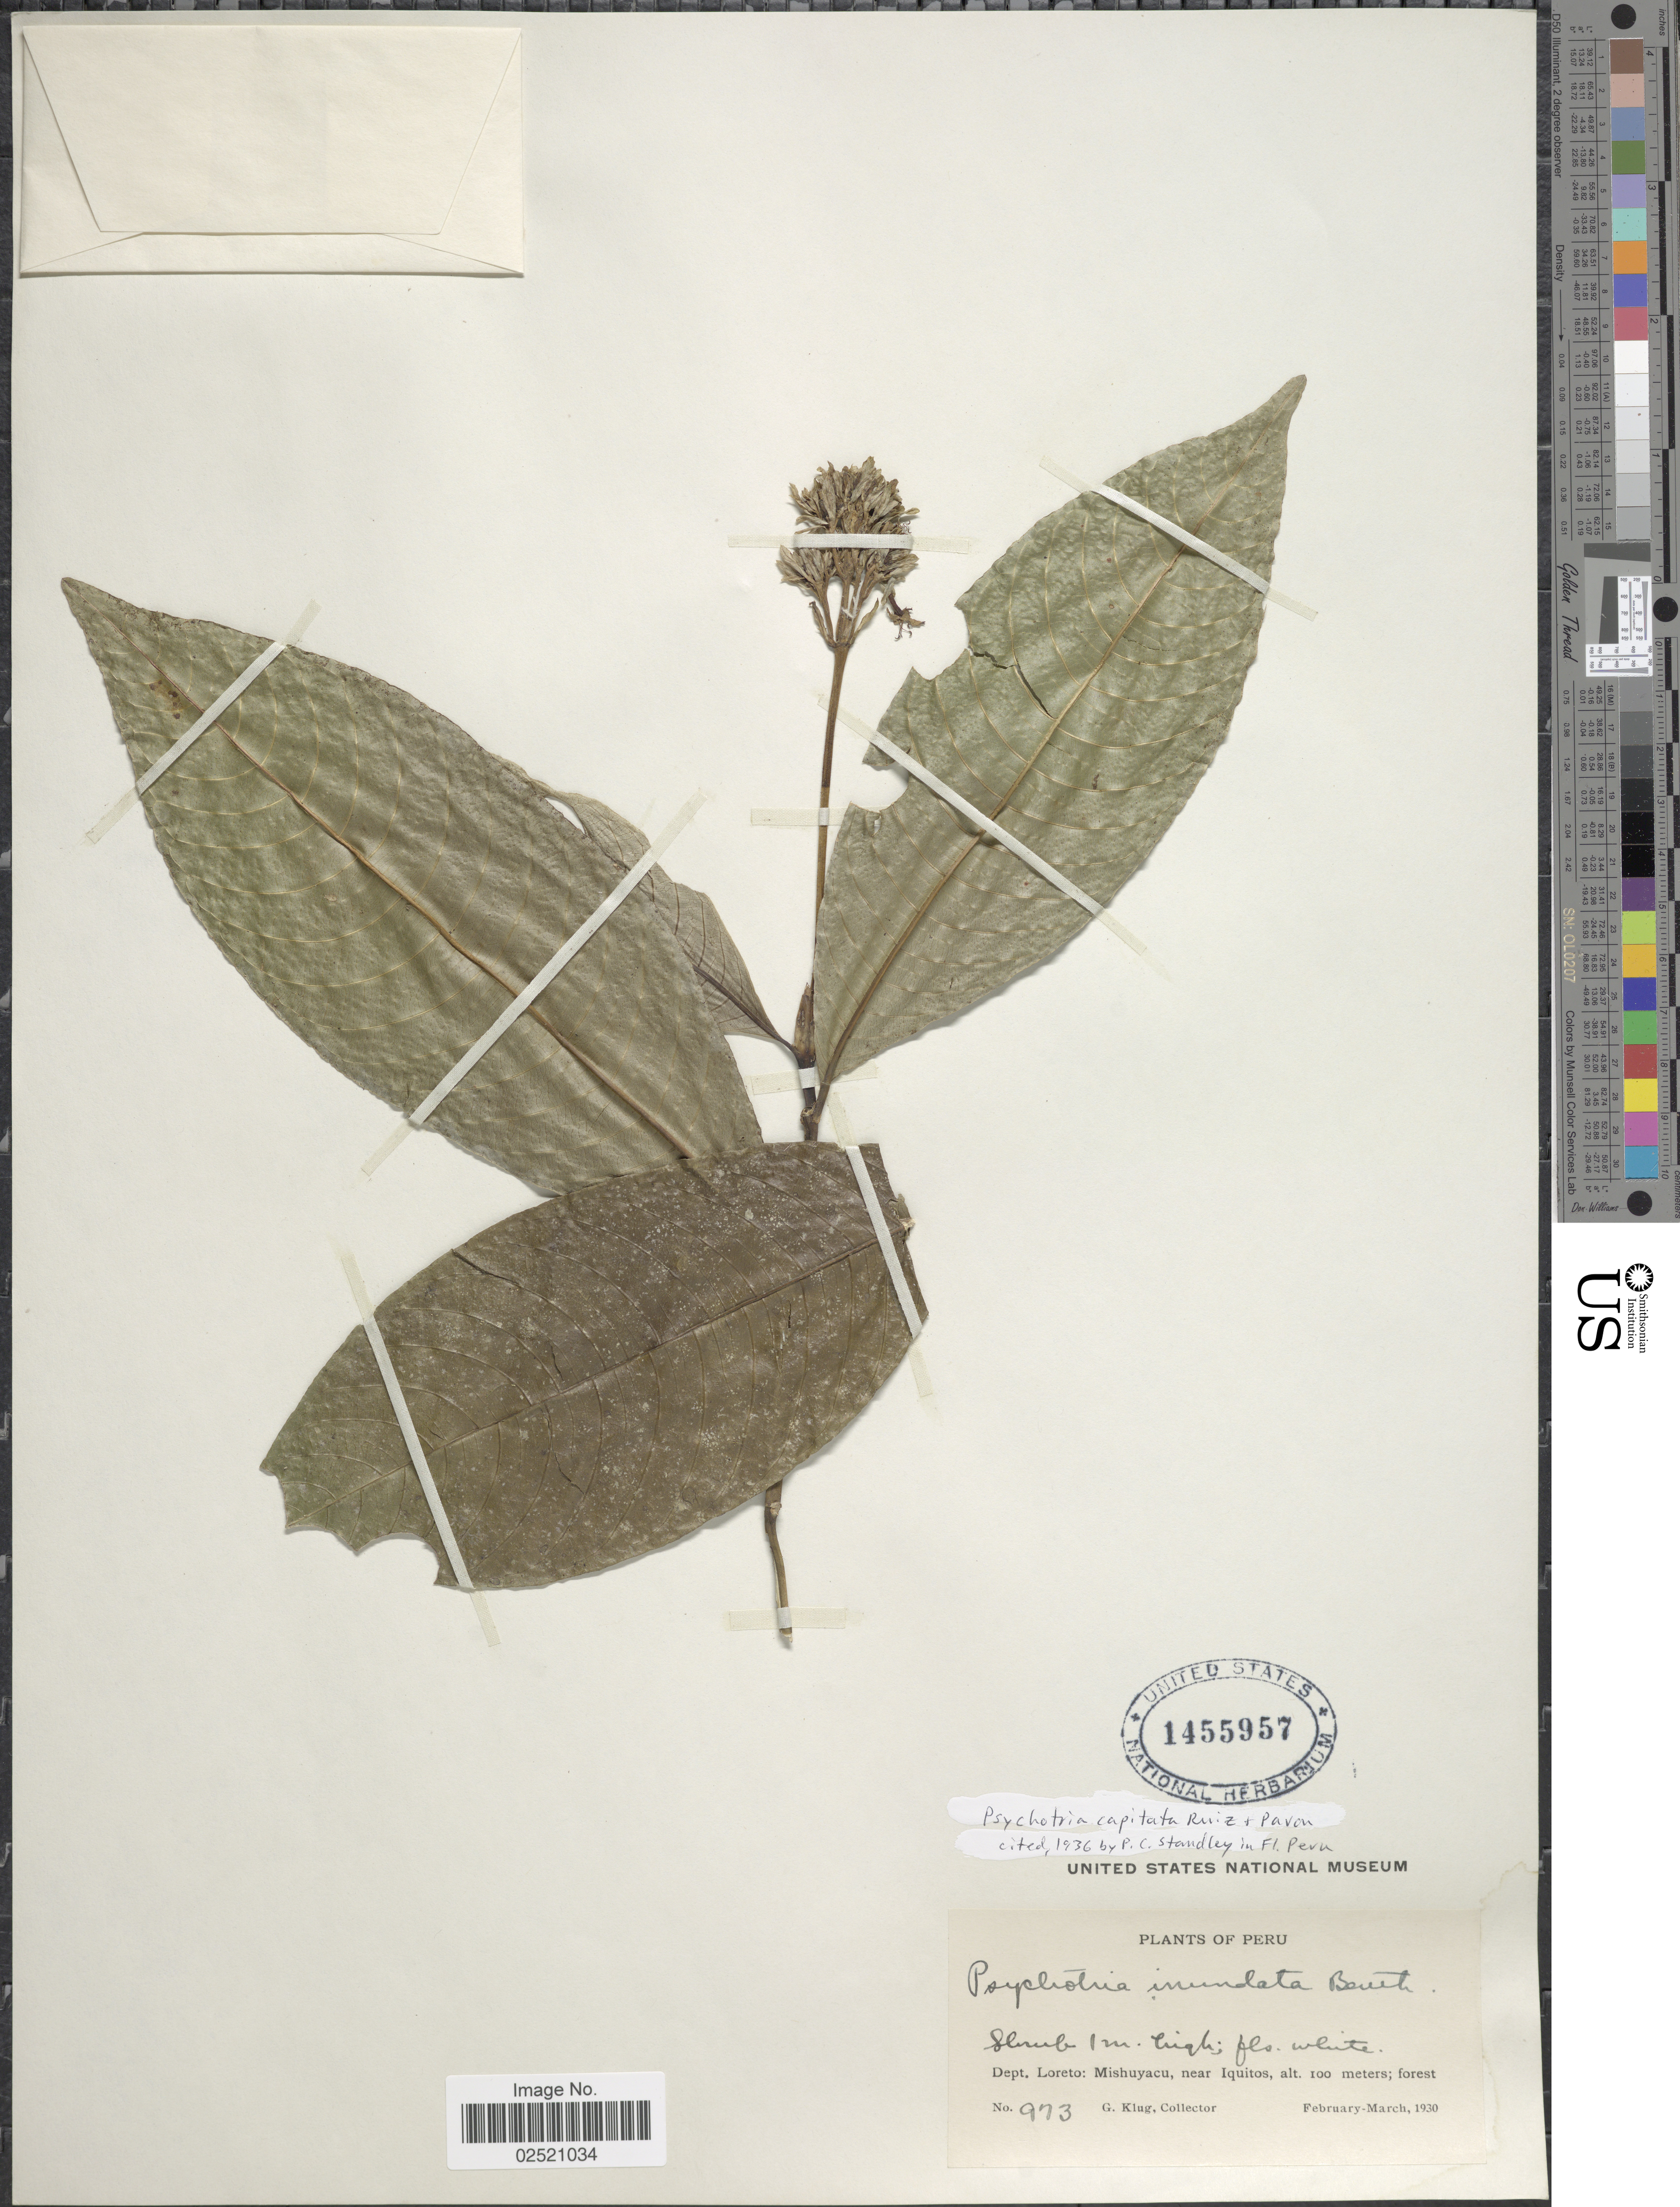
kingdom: Plantae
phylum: Tracheophyta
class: Magnoliopsida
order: Gentianales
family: Rubiaceae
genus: Psychotria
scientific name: Psychotria capitata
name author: Ruiz & Pav.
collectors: G. Klug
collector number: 973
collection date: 1930-02/1930-03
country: Peru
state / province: Loreto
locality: Mishuyacu, near Iquitos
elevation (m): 100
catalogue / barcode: US 1455957